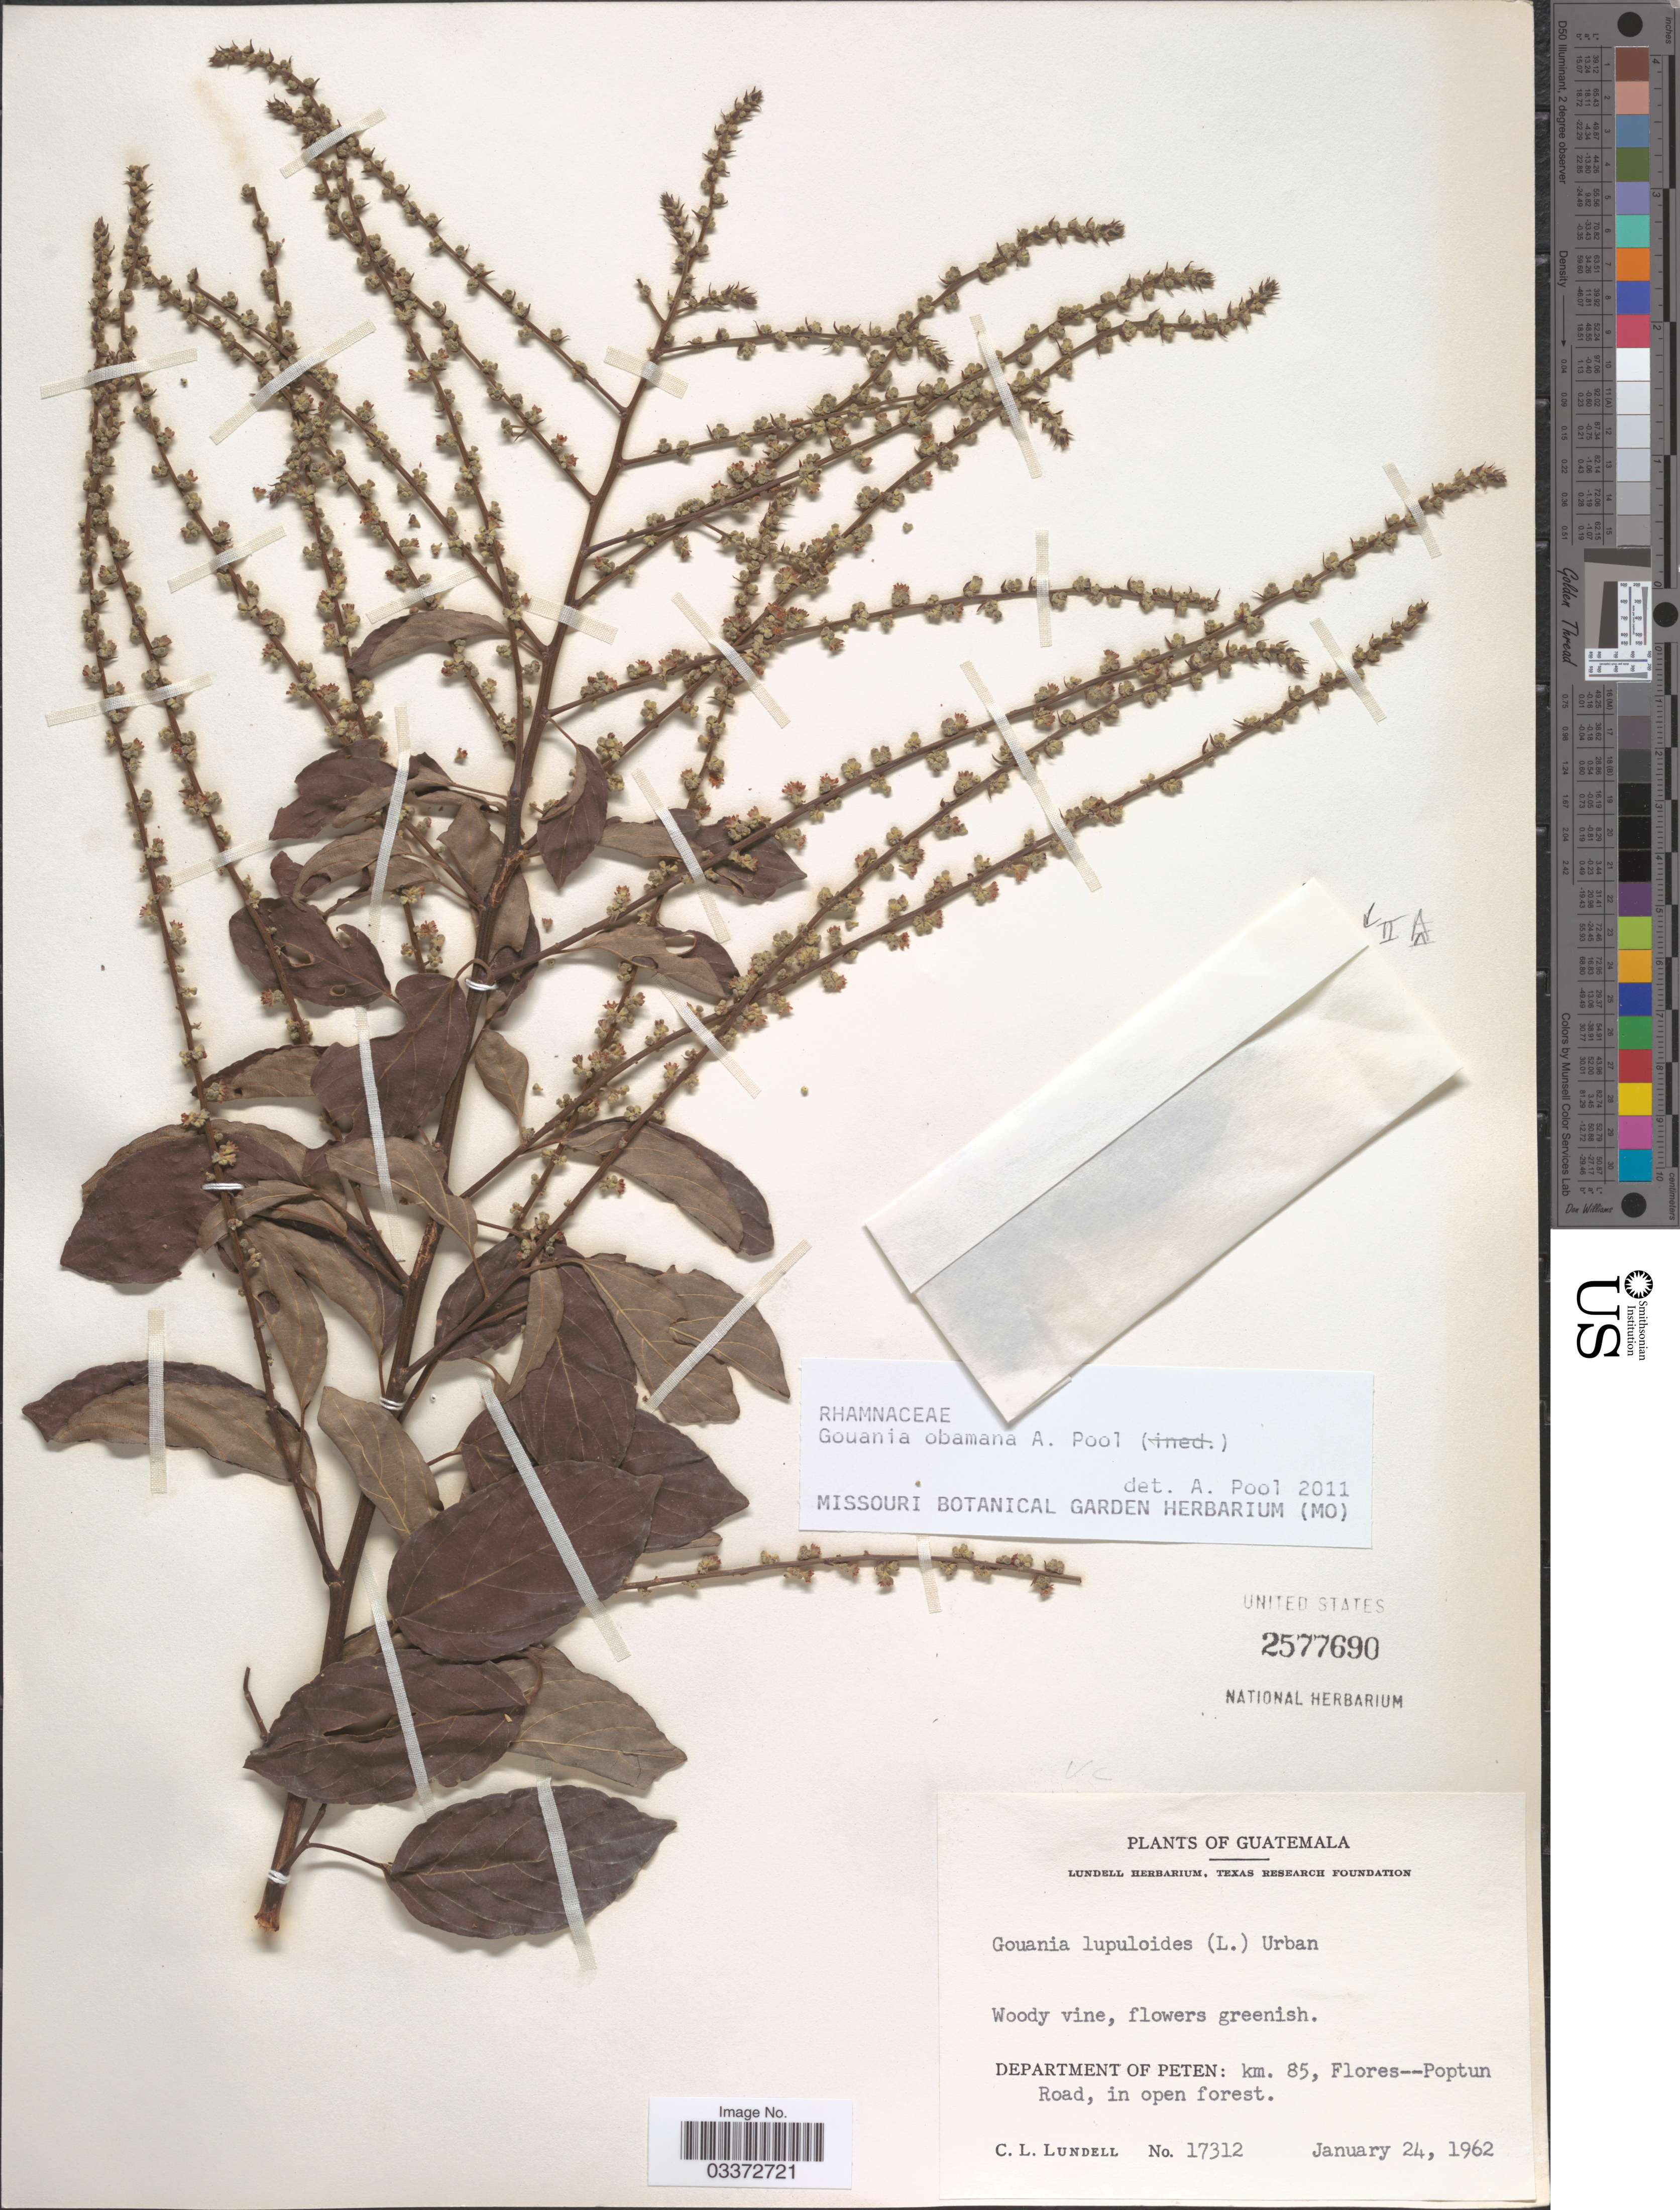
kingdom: Plantae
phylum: Tracheophyta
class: Magnoliopsida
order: Rosales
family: Rhamnaceae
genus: Gouania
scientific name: Gouania obamana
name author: A. Pool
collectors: C. L. Lundell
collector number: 17312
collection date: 1962-01-24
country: Guatemala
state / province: El Petén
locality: Department of Peten: km. 85, Flores--Poptun Road.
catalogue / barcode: US 2577690